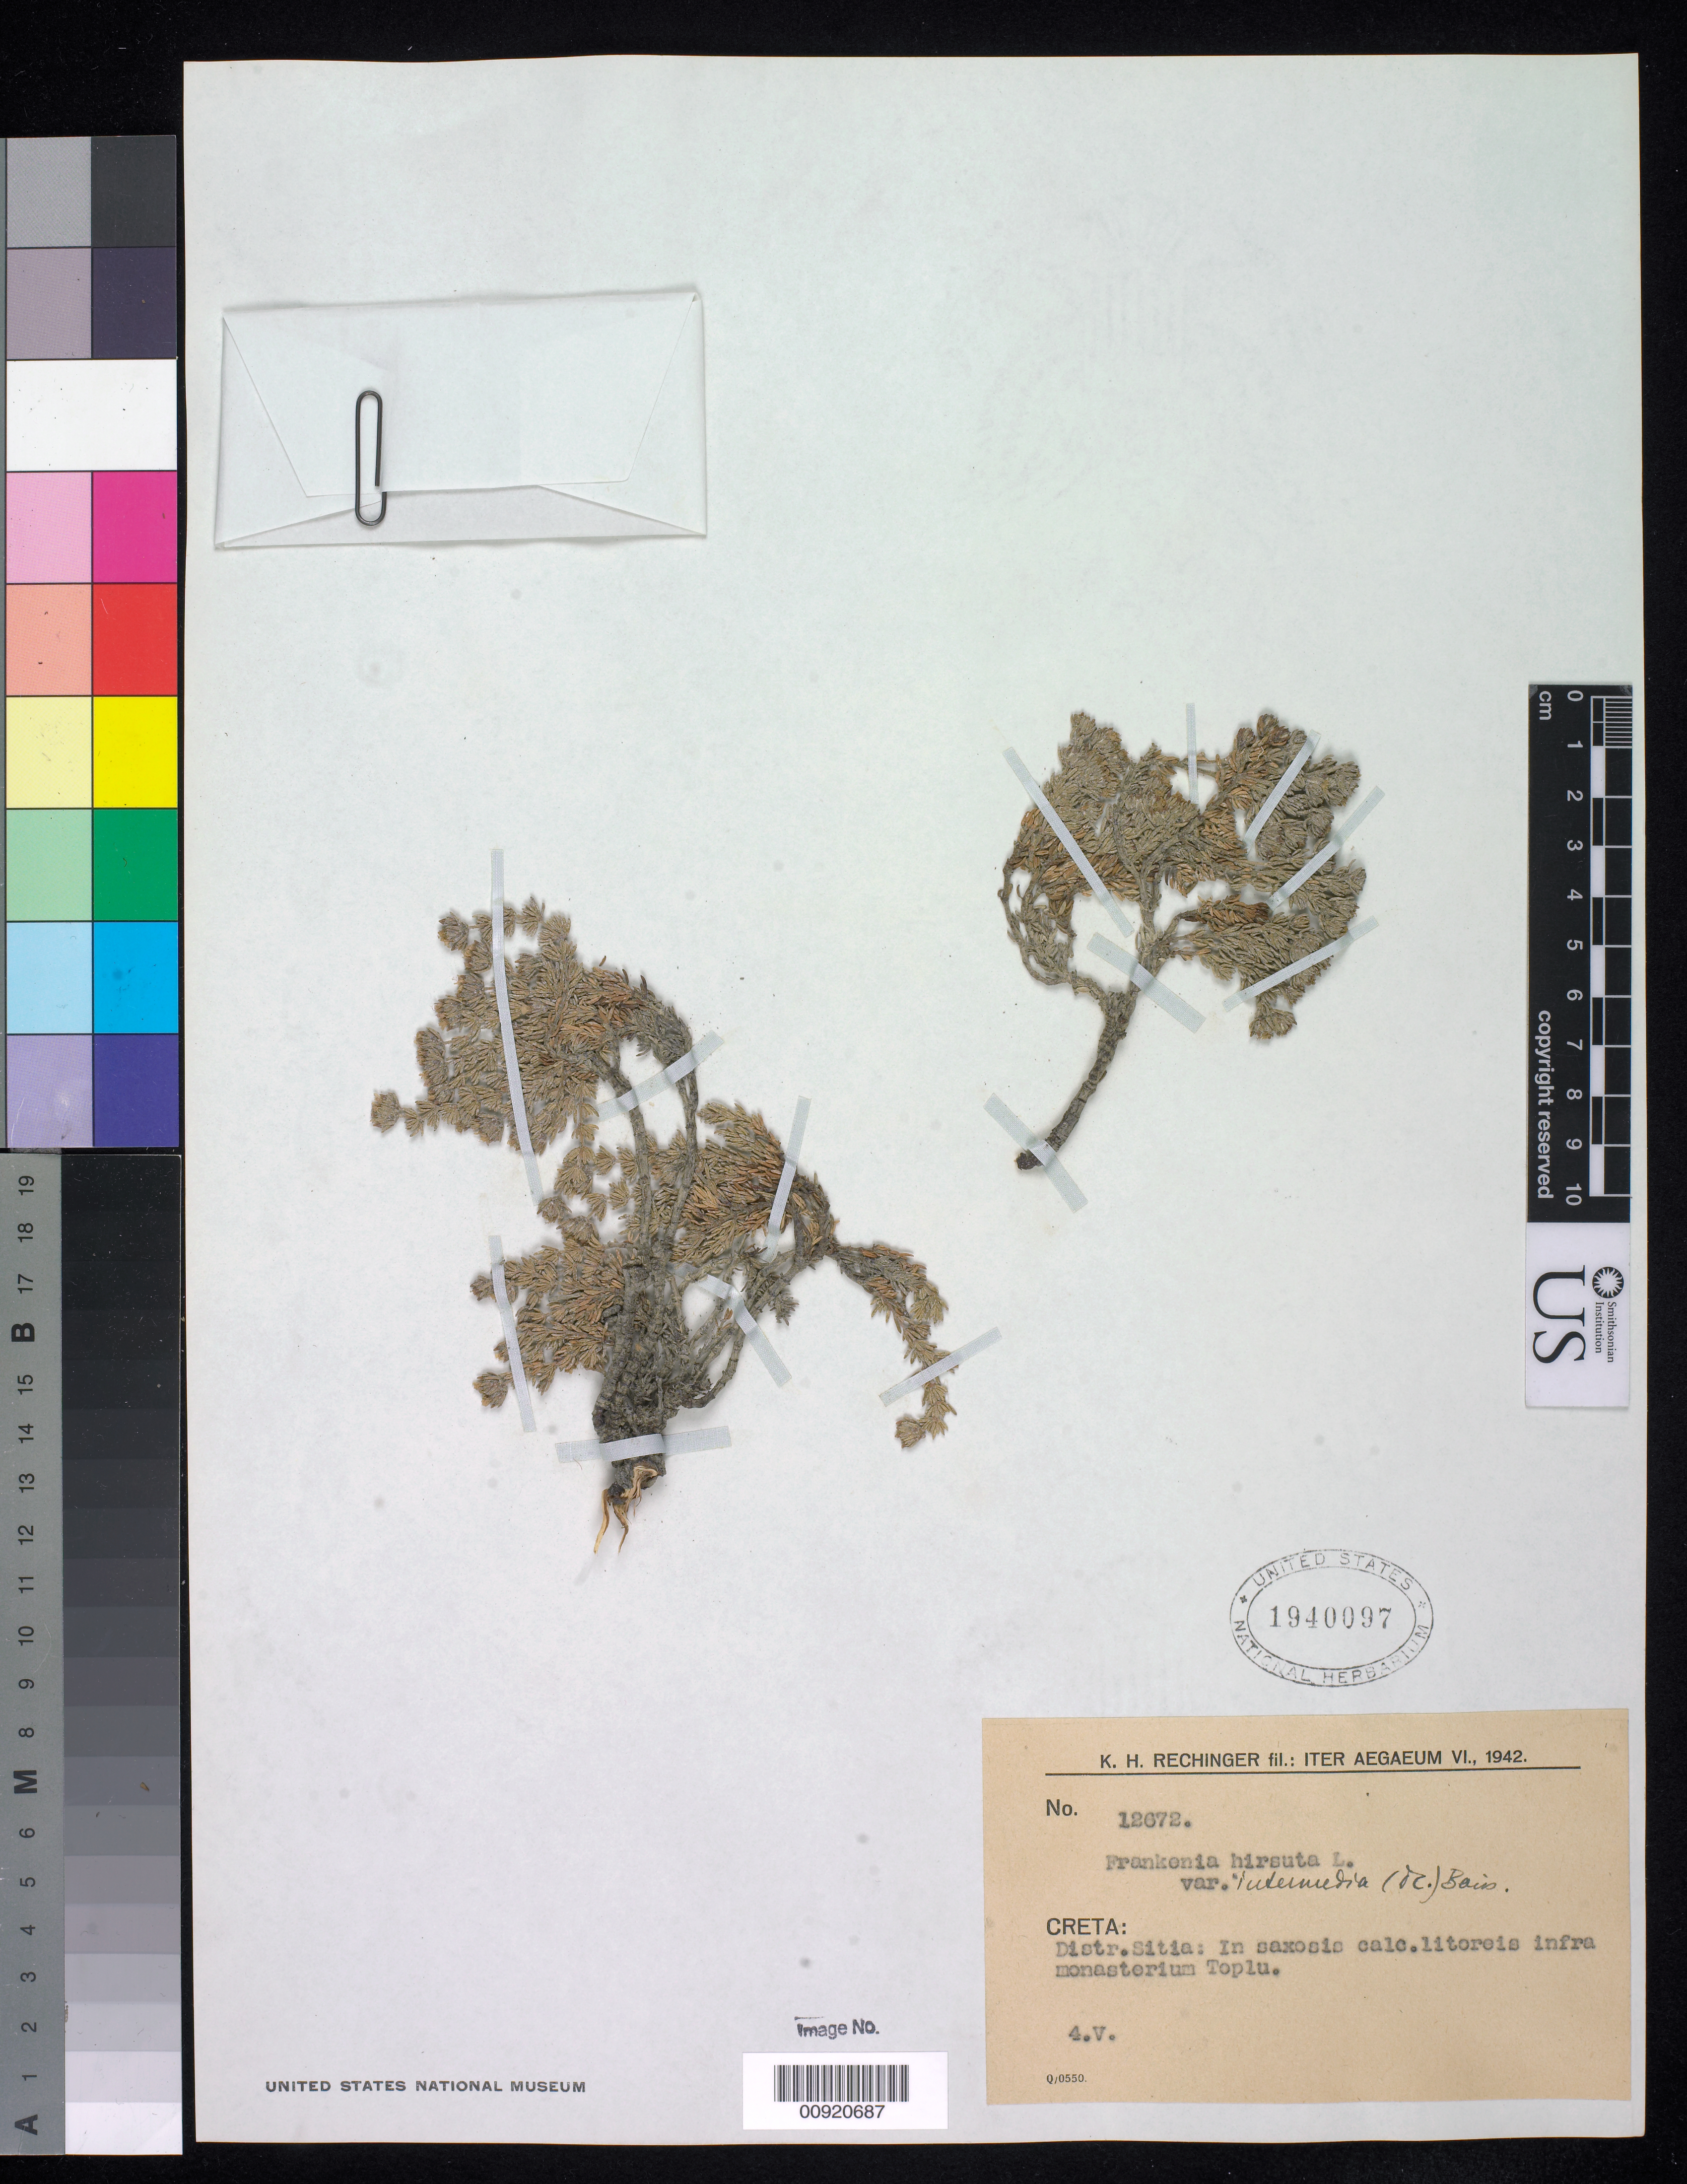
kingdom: Plantae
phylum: Tracheophyta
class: Magnoliopsida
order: Caryophyllales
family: Frankeniaceae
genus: Frankenia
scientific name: Frankenia hirsuta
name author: L.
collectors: K. H. Rechinger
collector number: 12672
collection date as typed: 05 Apr 1942 or 04 May 1942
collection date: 1942-04-05 or 1942-05-04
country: Greece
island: Crete I.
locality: Distr. Sitia: In saxosis calc. litoreis infra monasterium Toplu.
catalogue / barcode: US 1940097